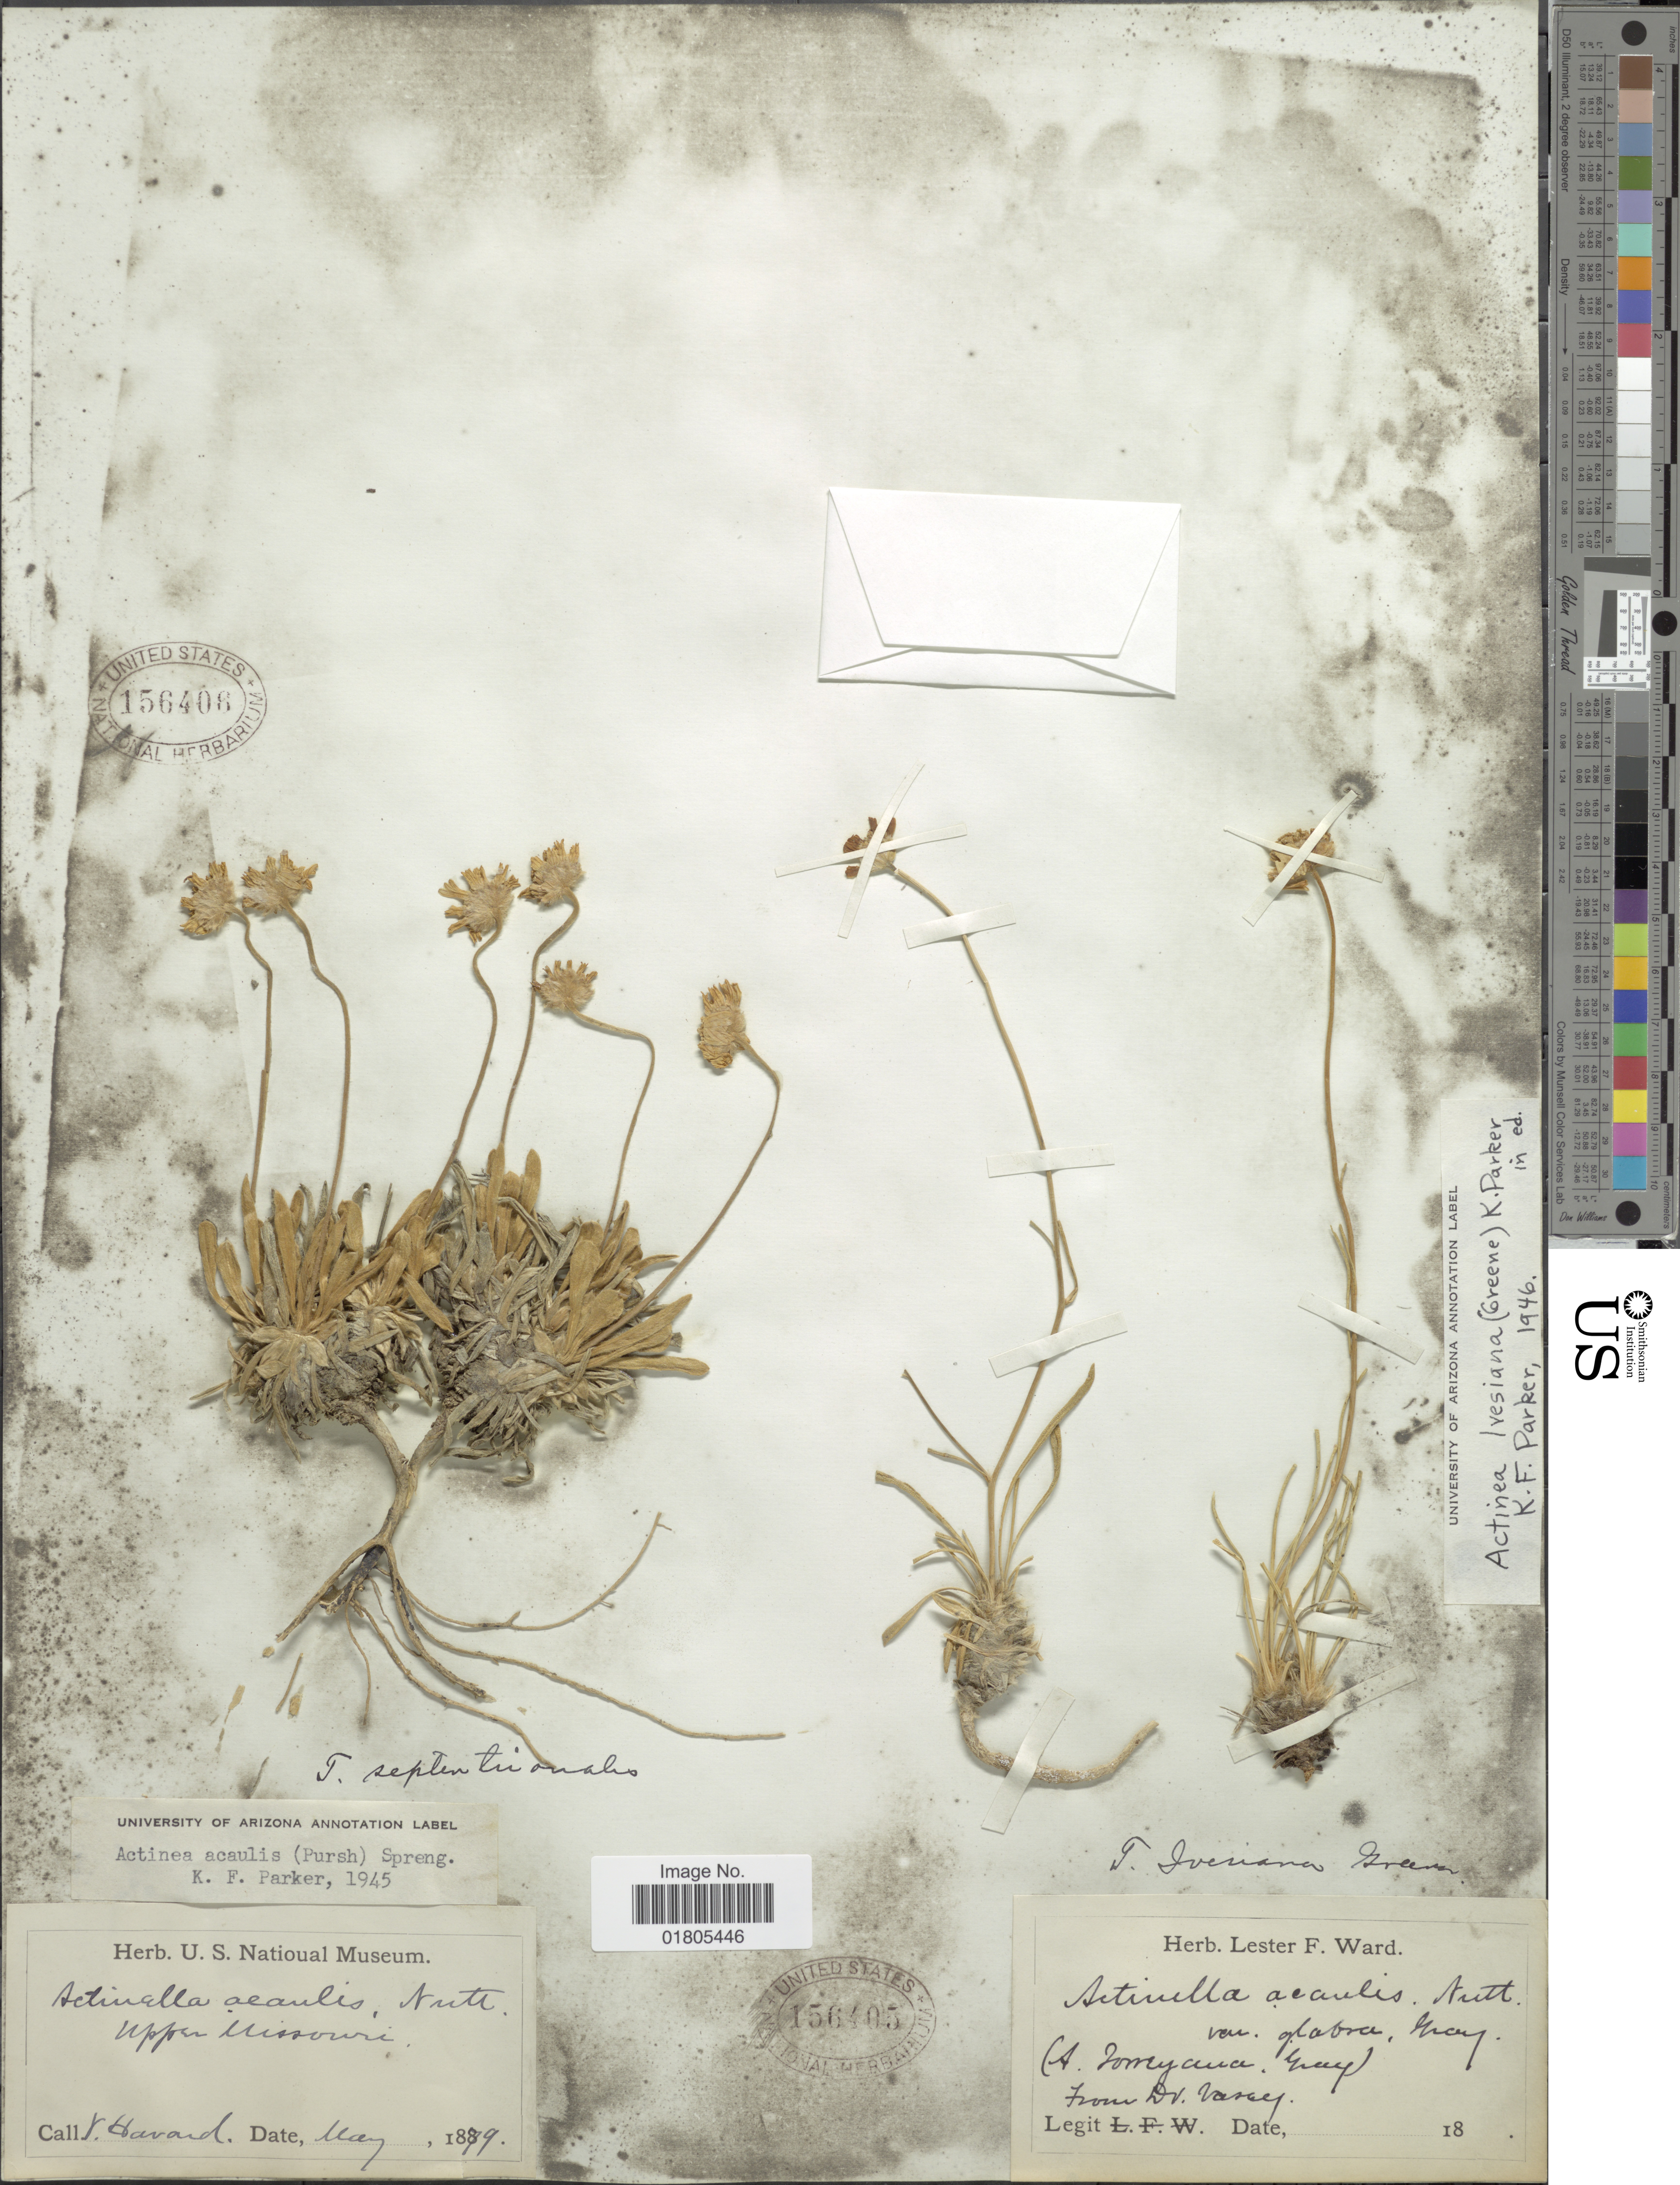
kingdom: Plantae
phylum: Tracheophyta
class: Magnoliopsida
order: Asterales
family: Asteraceae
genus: Actinea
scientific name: Actinea ivesiana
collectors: V. Havard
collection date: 1879-05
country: United States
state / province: Missouri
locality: Upper Missouri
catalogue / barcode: US 156405